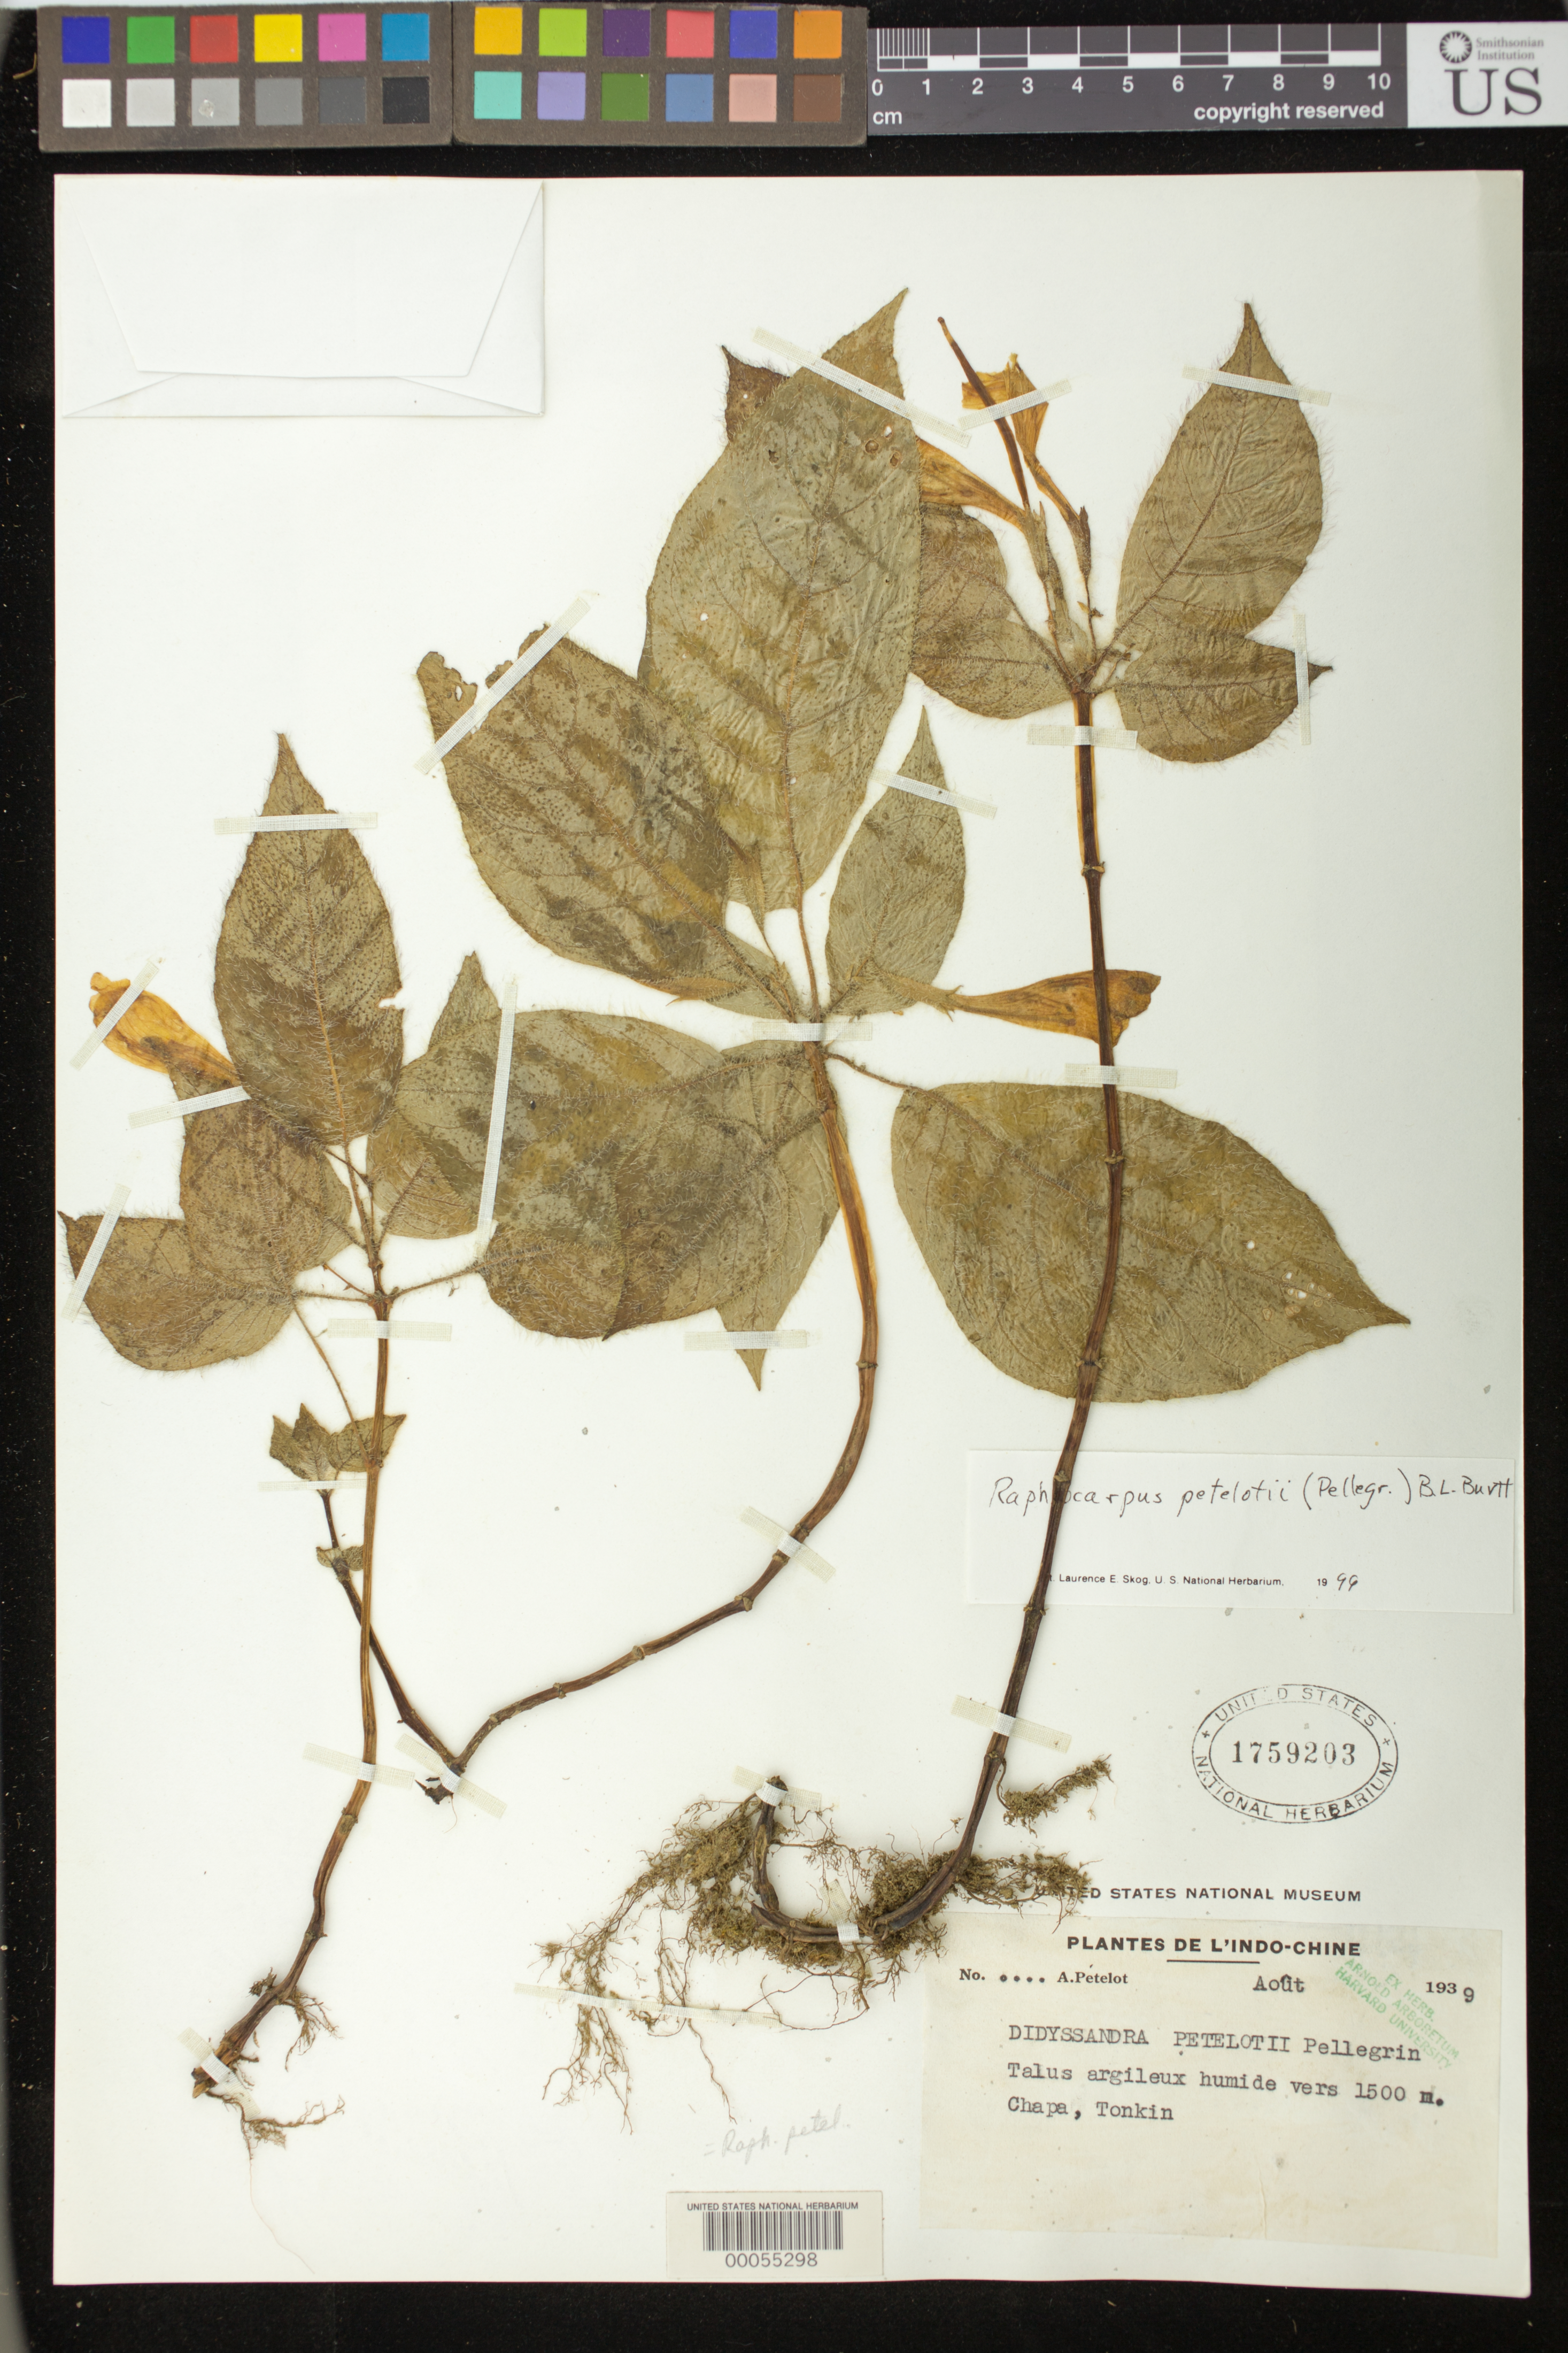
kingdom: Plantae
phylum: Tracheophyta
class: Magnoliopsida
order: Lamiales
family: Gesneriaceae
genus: Raphiocarpus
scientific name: Raphiocarpus petelotii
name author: (Pellegr.) B.L. Burtt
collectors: A. Petelot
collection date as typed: Jun 1939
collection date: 1939-06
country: Vietnam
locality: Tonkin: Chapa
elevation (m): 1500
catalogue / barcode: US 1759203